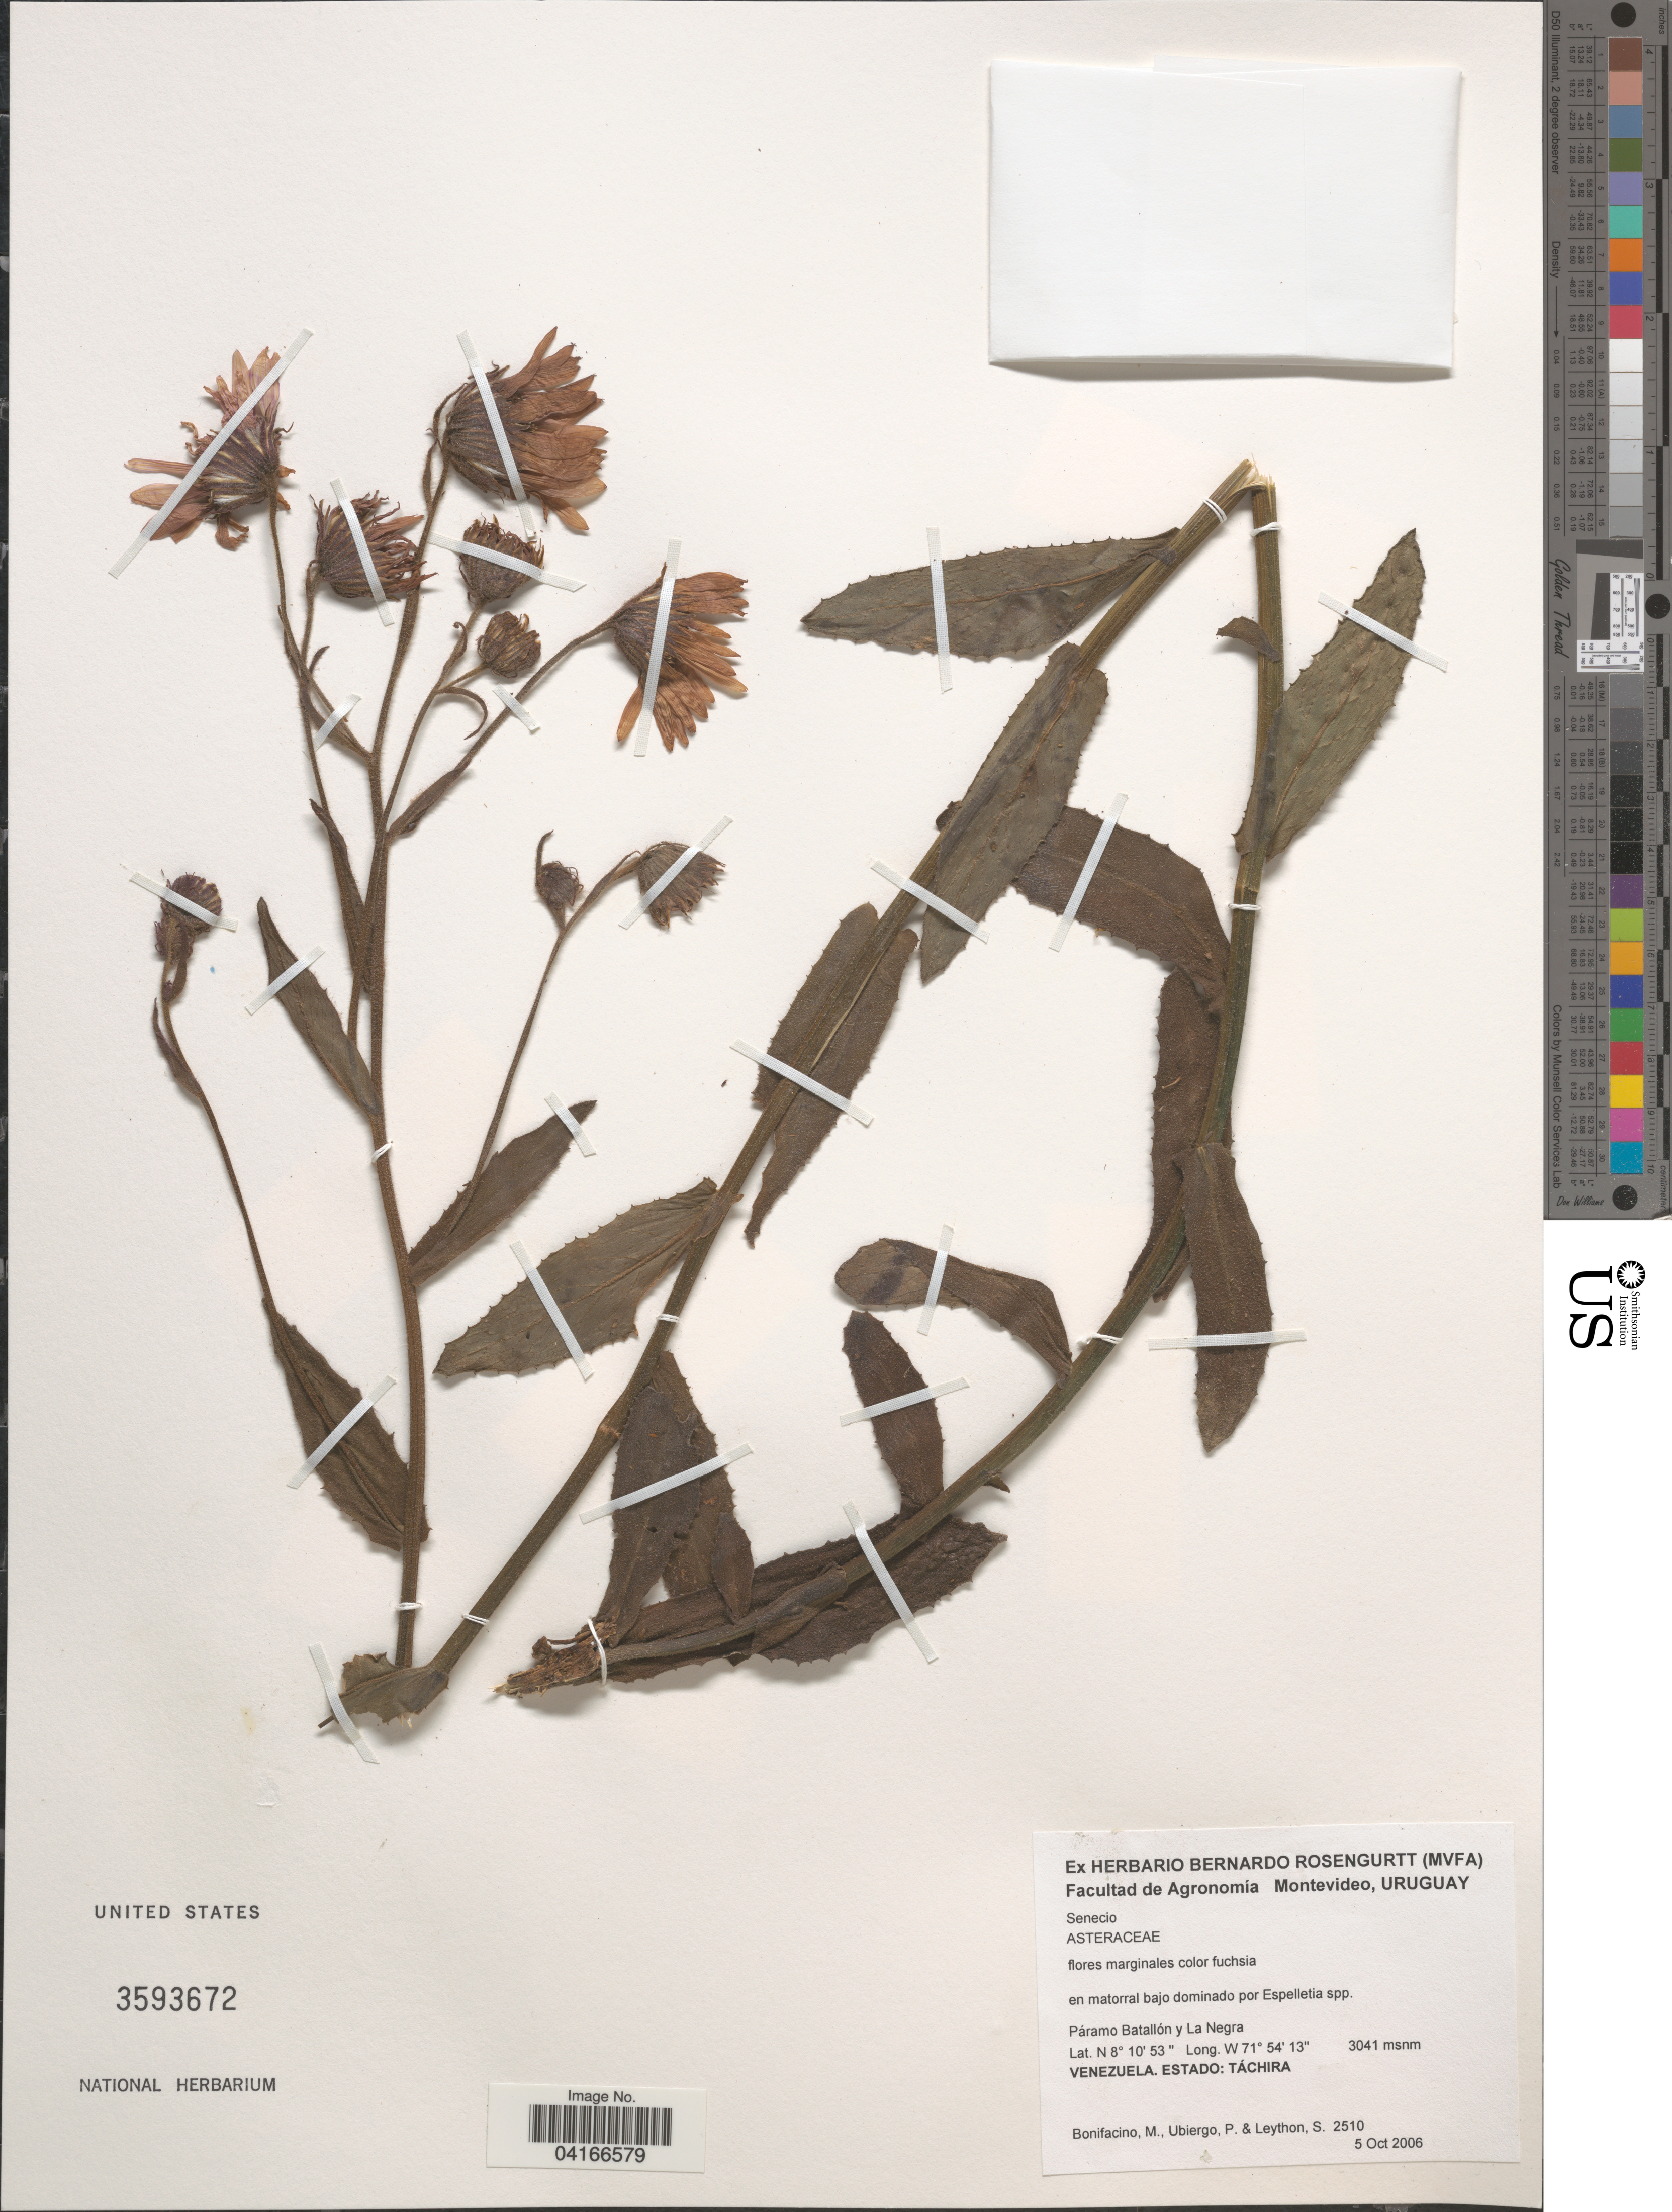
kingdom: Plantae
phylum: Tracheophyta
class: Magnoliopsida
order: Asterales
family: Asteraceae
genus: Senecio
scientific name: Senecio sp.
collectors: M. Bonifacino, P. Ubiergo & S. Leython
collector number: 2510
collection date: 2006-10-05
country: Venezuela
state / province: Tachira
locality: Páramo Batallón y La Negra.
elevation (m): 3041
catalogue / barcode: US 3593672